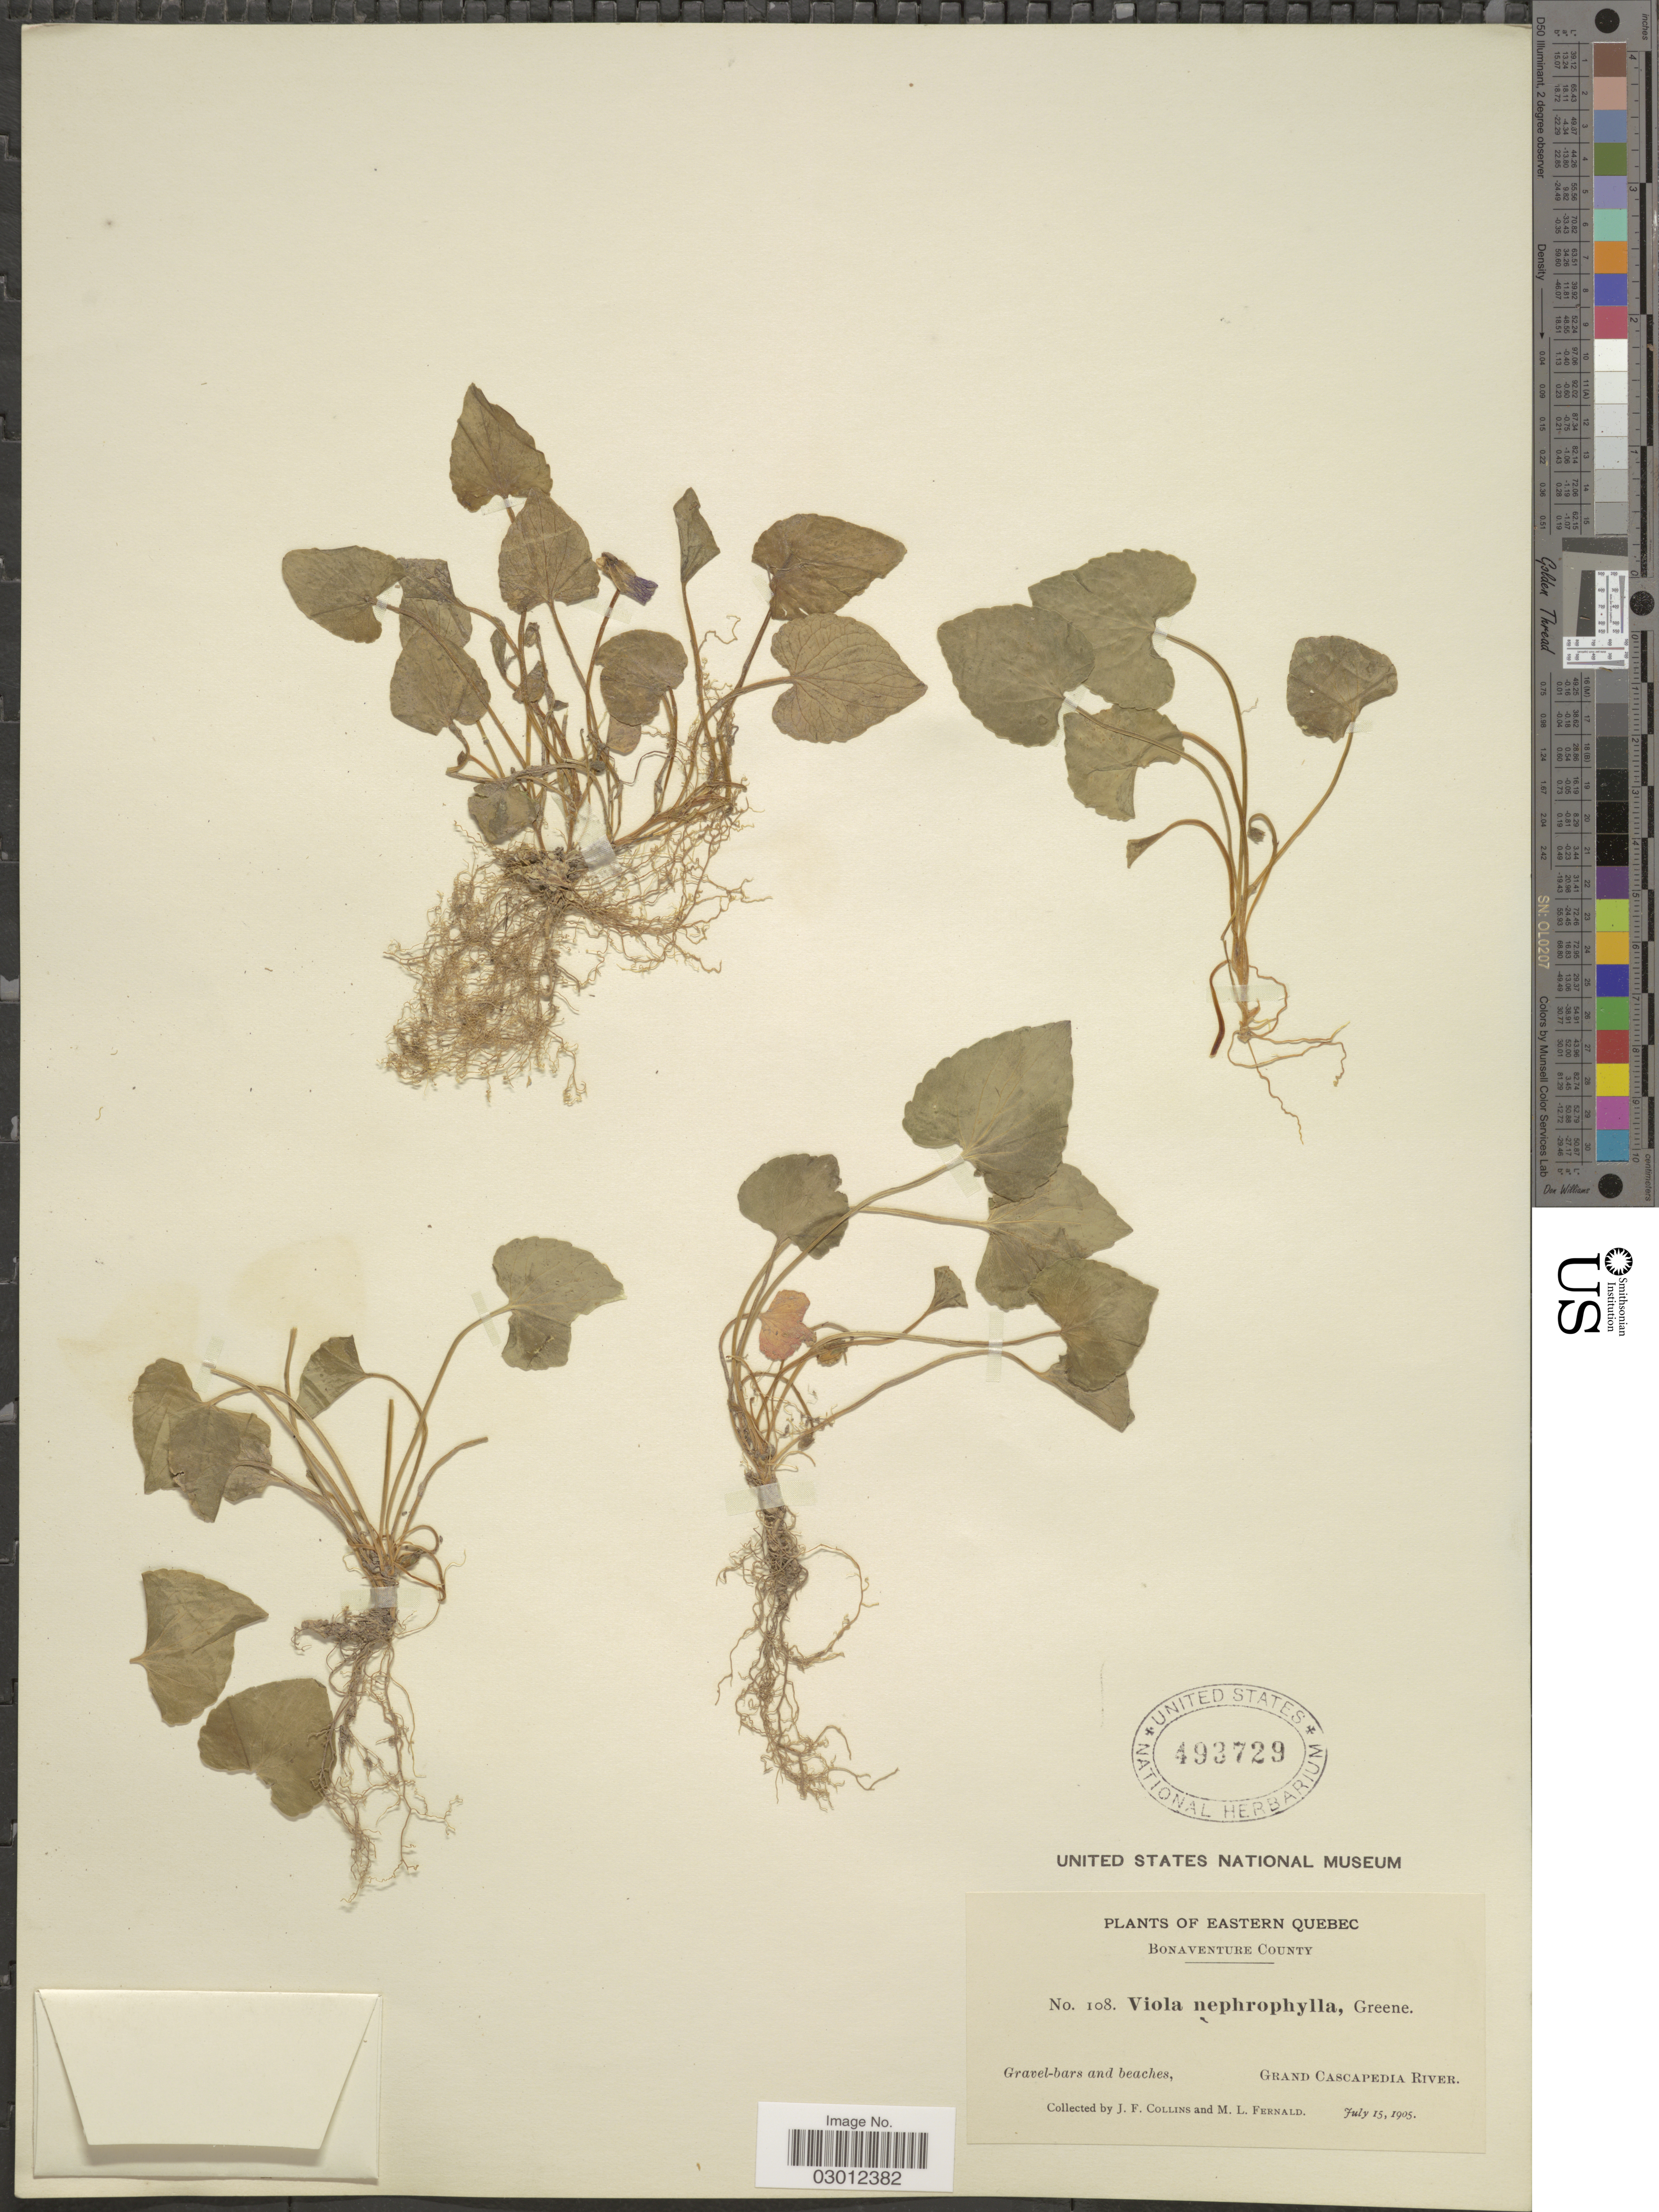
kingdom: Plantae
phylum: Tracheophyta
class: Magnoliopsida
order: Malpighiales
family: Violaceae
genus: Viola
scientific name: Viola nephrophylla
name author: Greene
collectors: J. Collins & M. L. Fernald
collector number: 108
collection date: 1905-07-15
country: Canada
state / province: Quebec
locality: Eastern Quebec. Bonaventure County. Gravel-bars and beaches, Grand Cascapedia River.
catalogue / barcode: US 493729